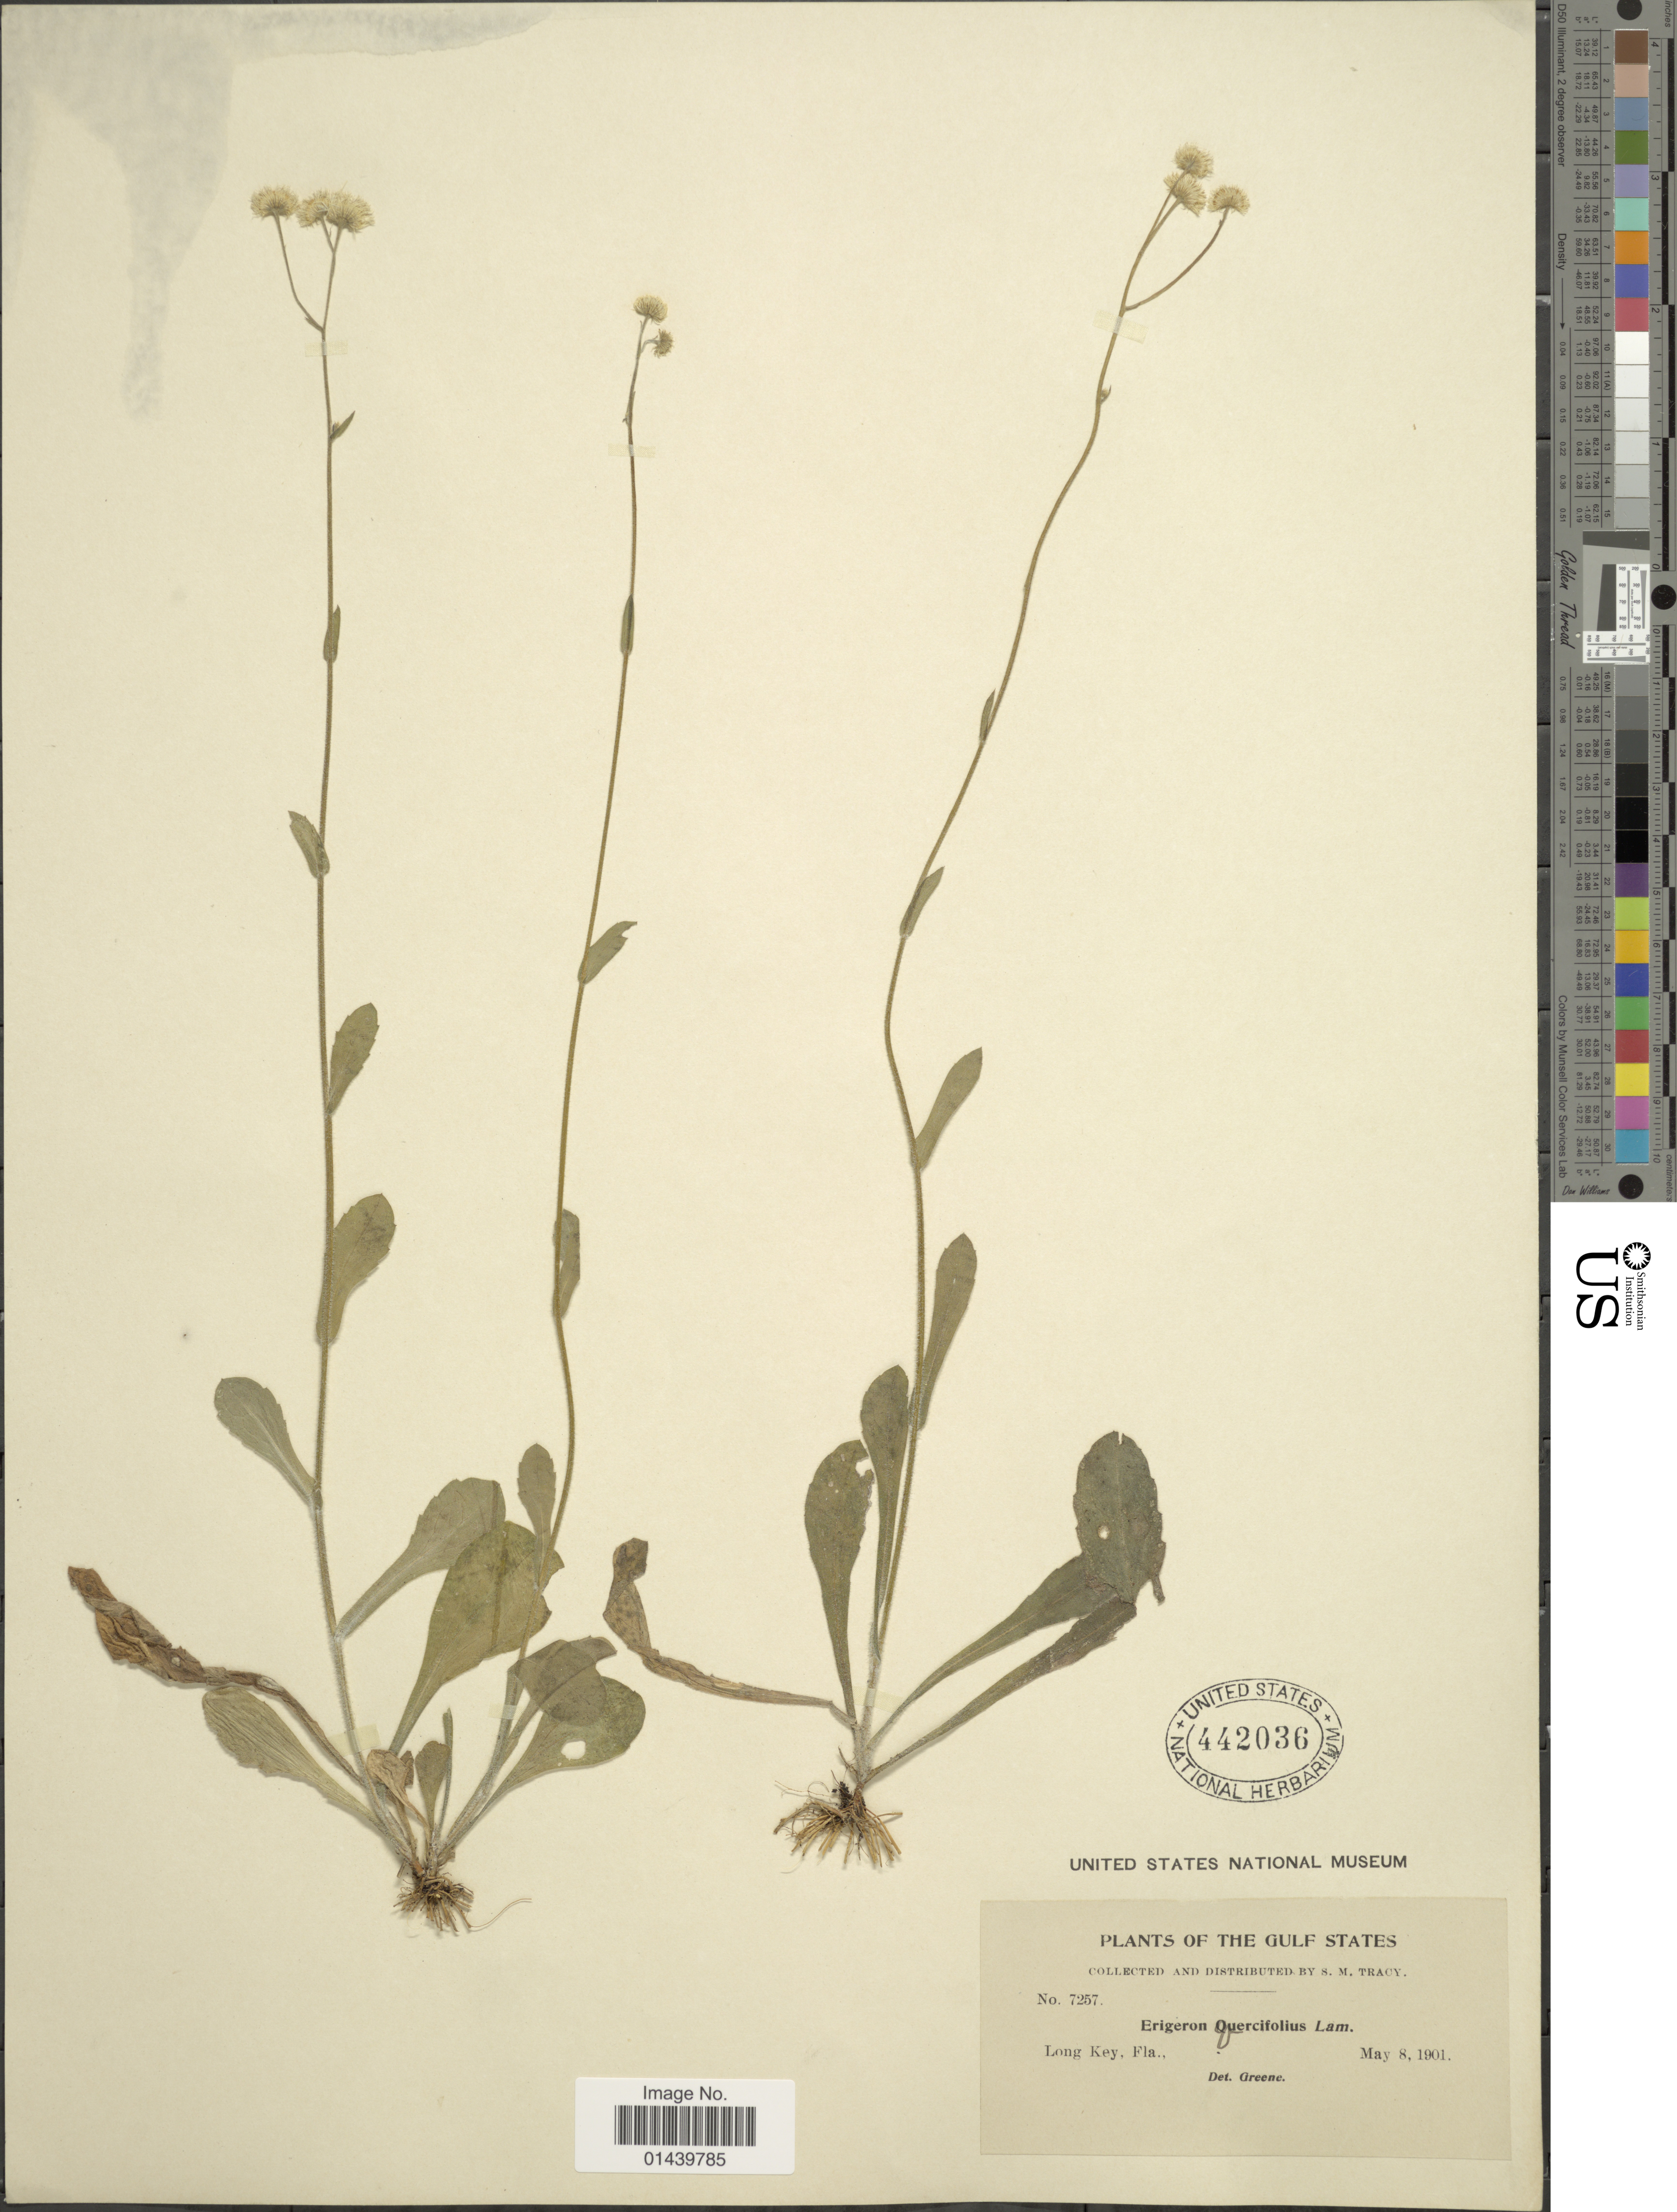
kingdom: Plantae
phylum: Tracheophyta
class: Magnoliopsida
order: Asterales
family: Asteraceae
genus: Erigeron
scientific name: Erigeron quercifolius Lam.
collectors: S. M. Tracy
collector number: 7257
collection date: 1901-05-08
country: United States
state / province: Florida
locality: The Gulf States. Long key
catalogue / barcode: US 442036